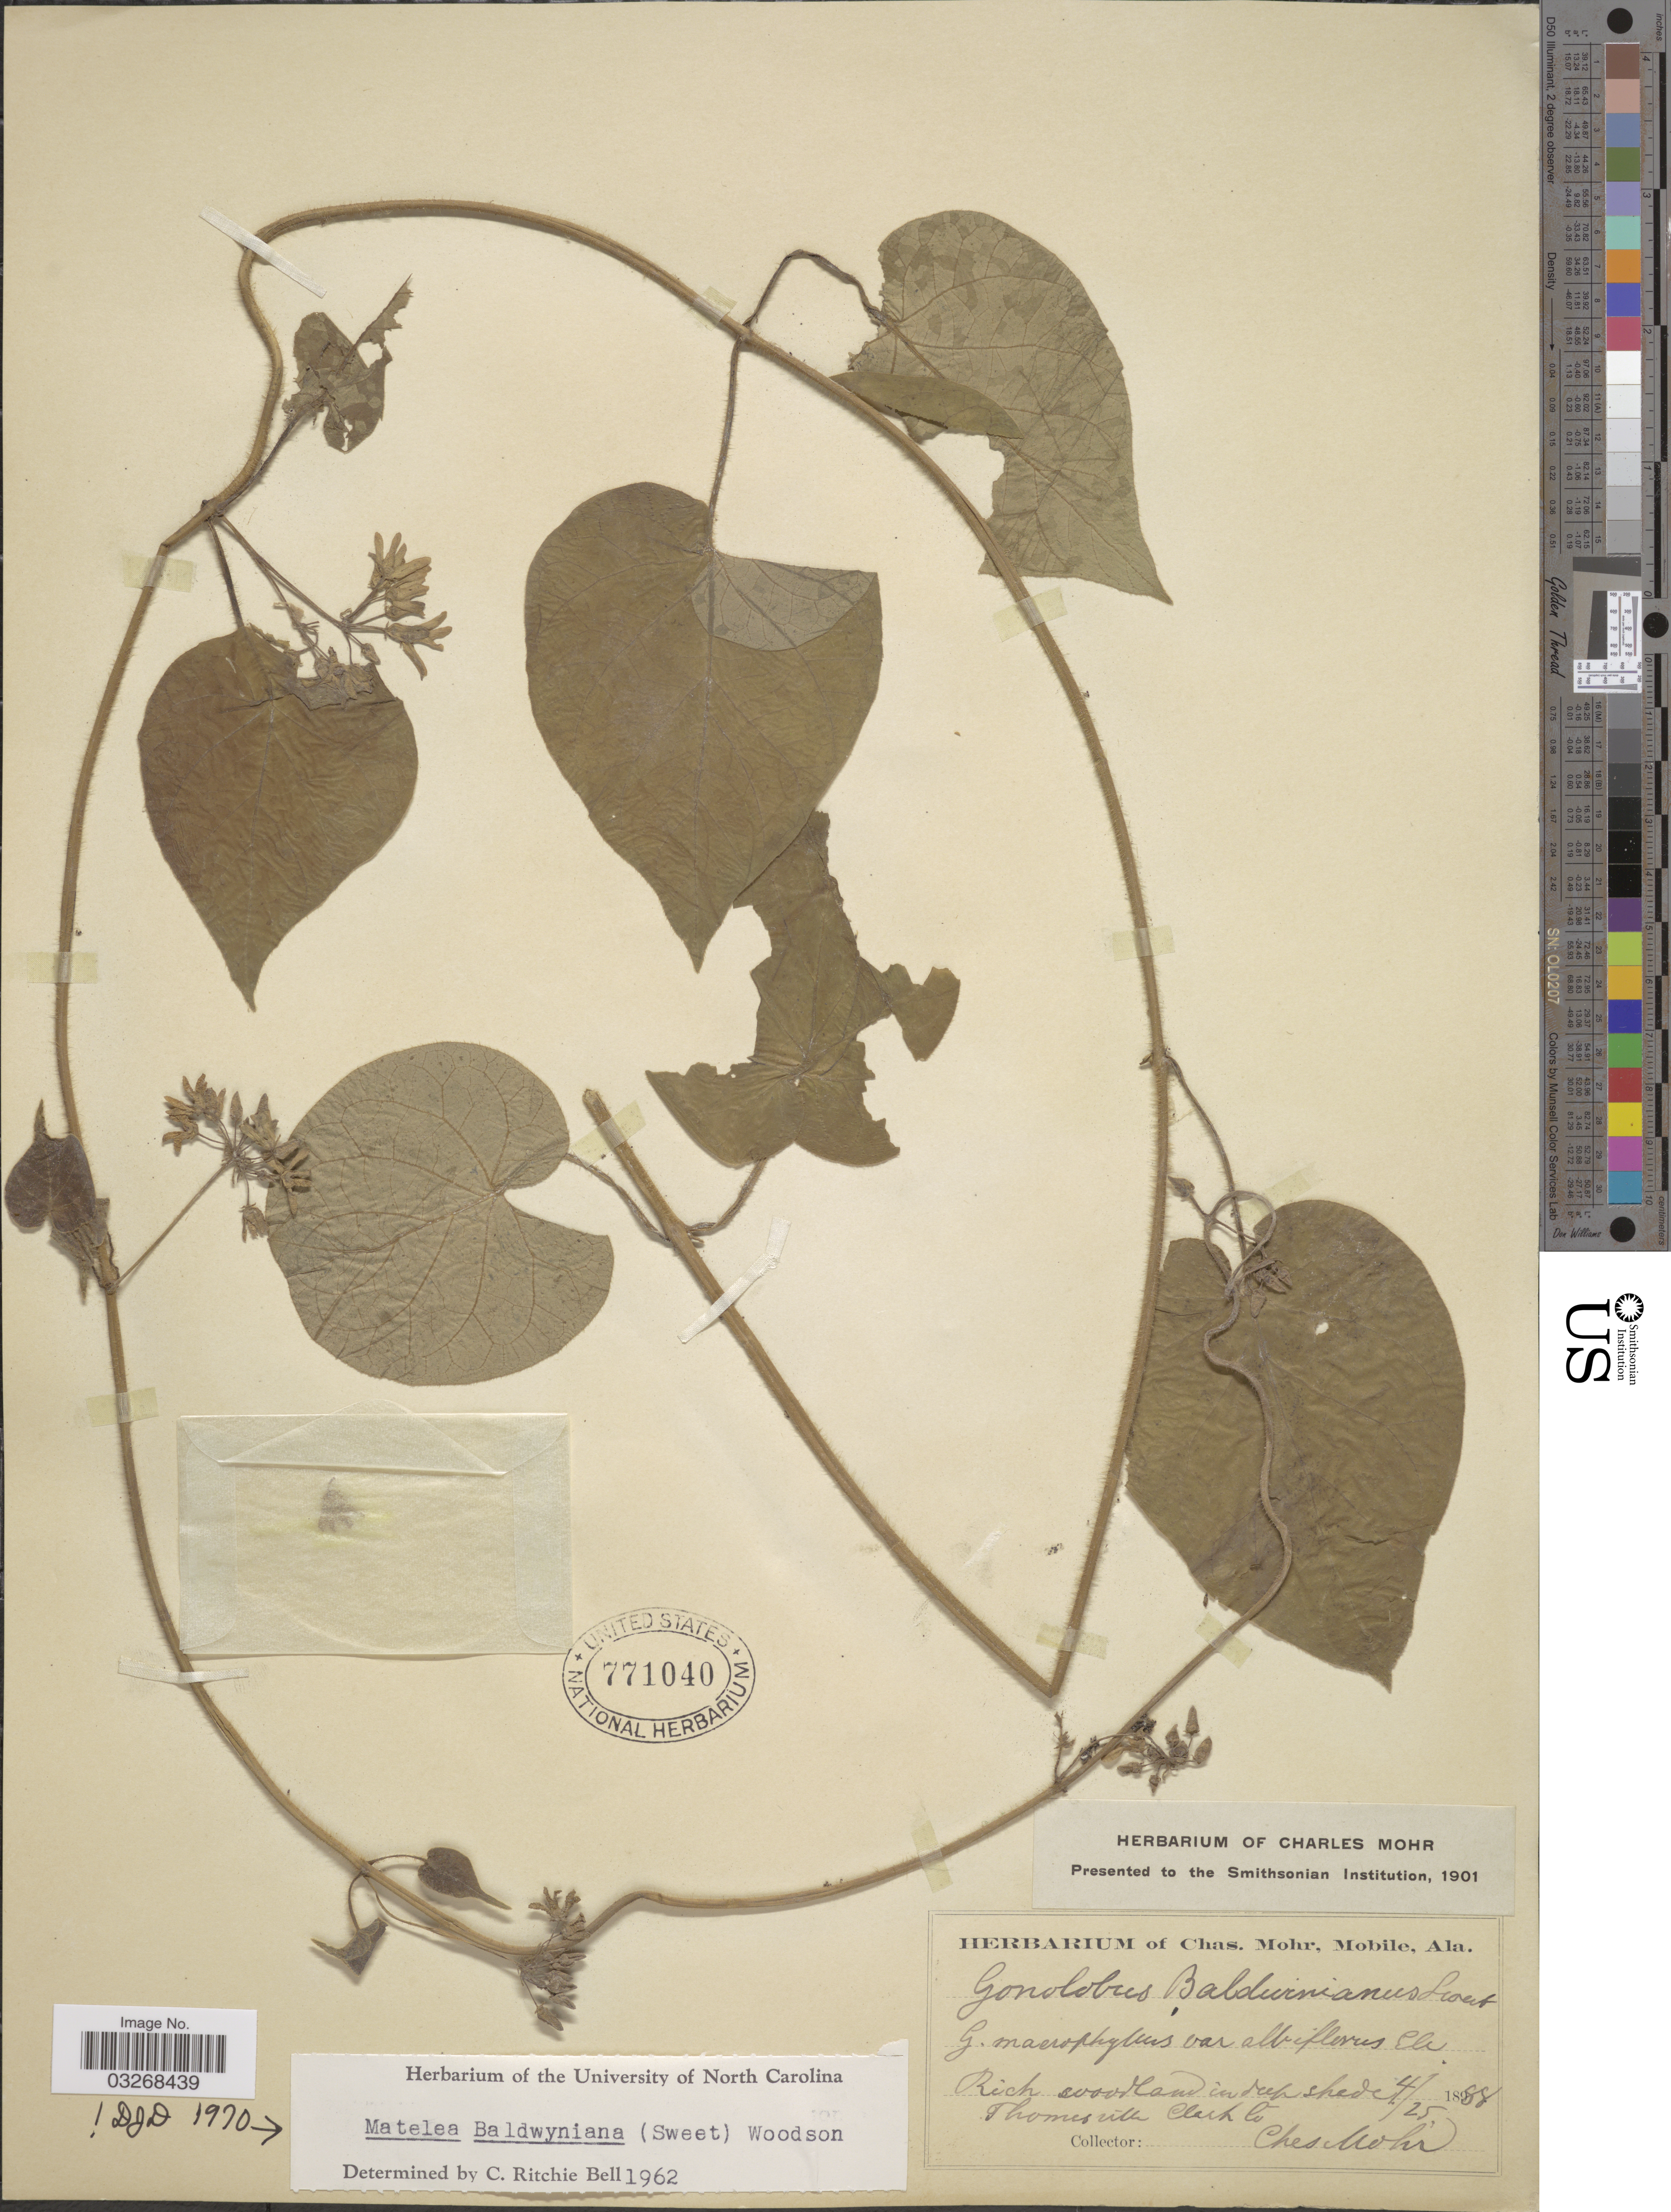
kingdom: Plantae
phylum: Tracheophyta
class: Magnoliopsida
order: Gentianales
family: Apocynaceae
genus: Matelea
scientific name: Matelea baldwyniana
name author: (Sweet) Woodson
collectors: Mohr, C. T. (herbarium)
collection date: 1888-04-25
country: United States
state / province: Alabama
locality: Thomasville Clark Co.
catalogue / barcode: US 771040